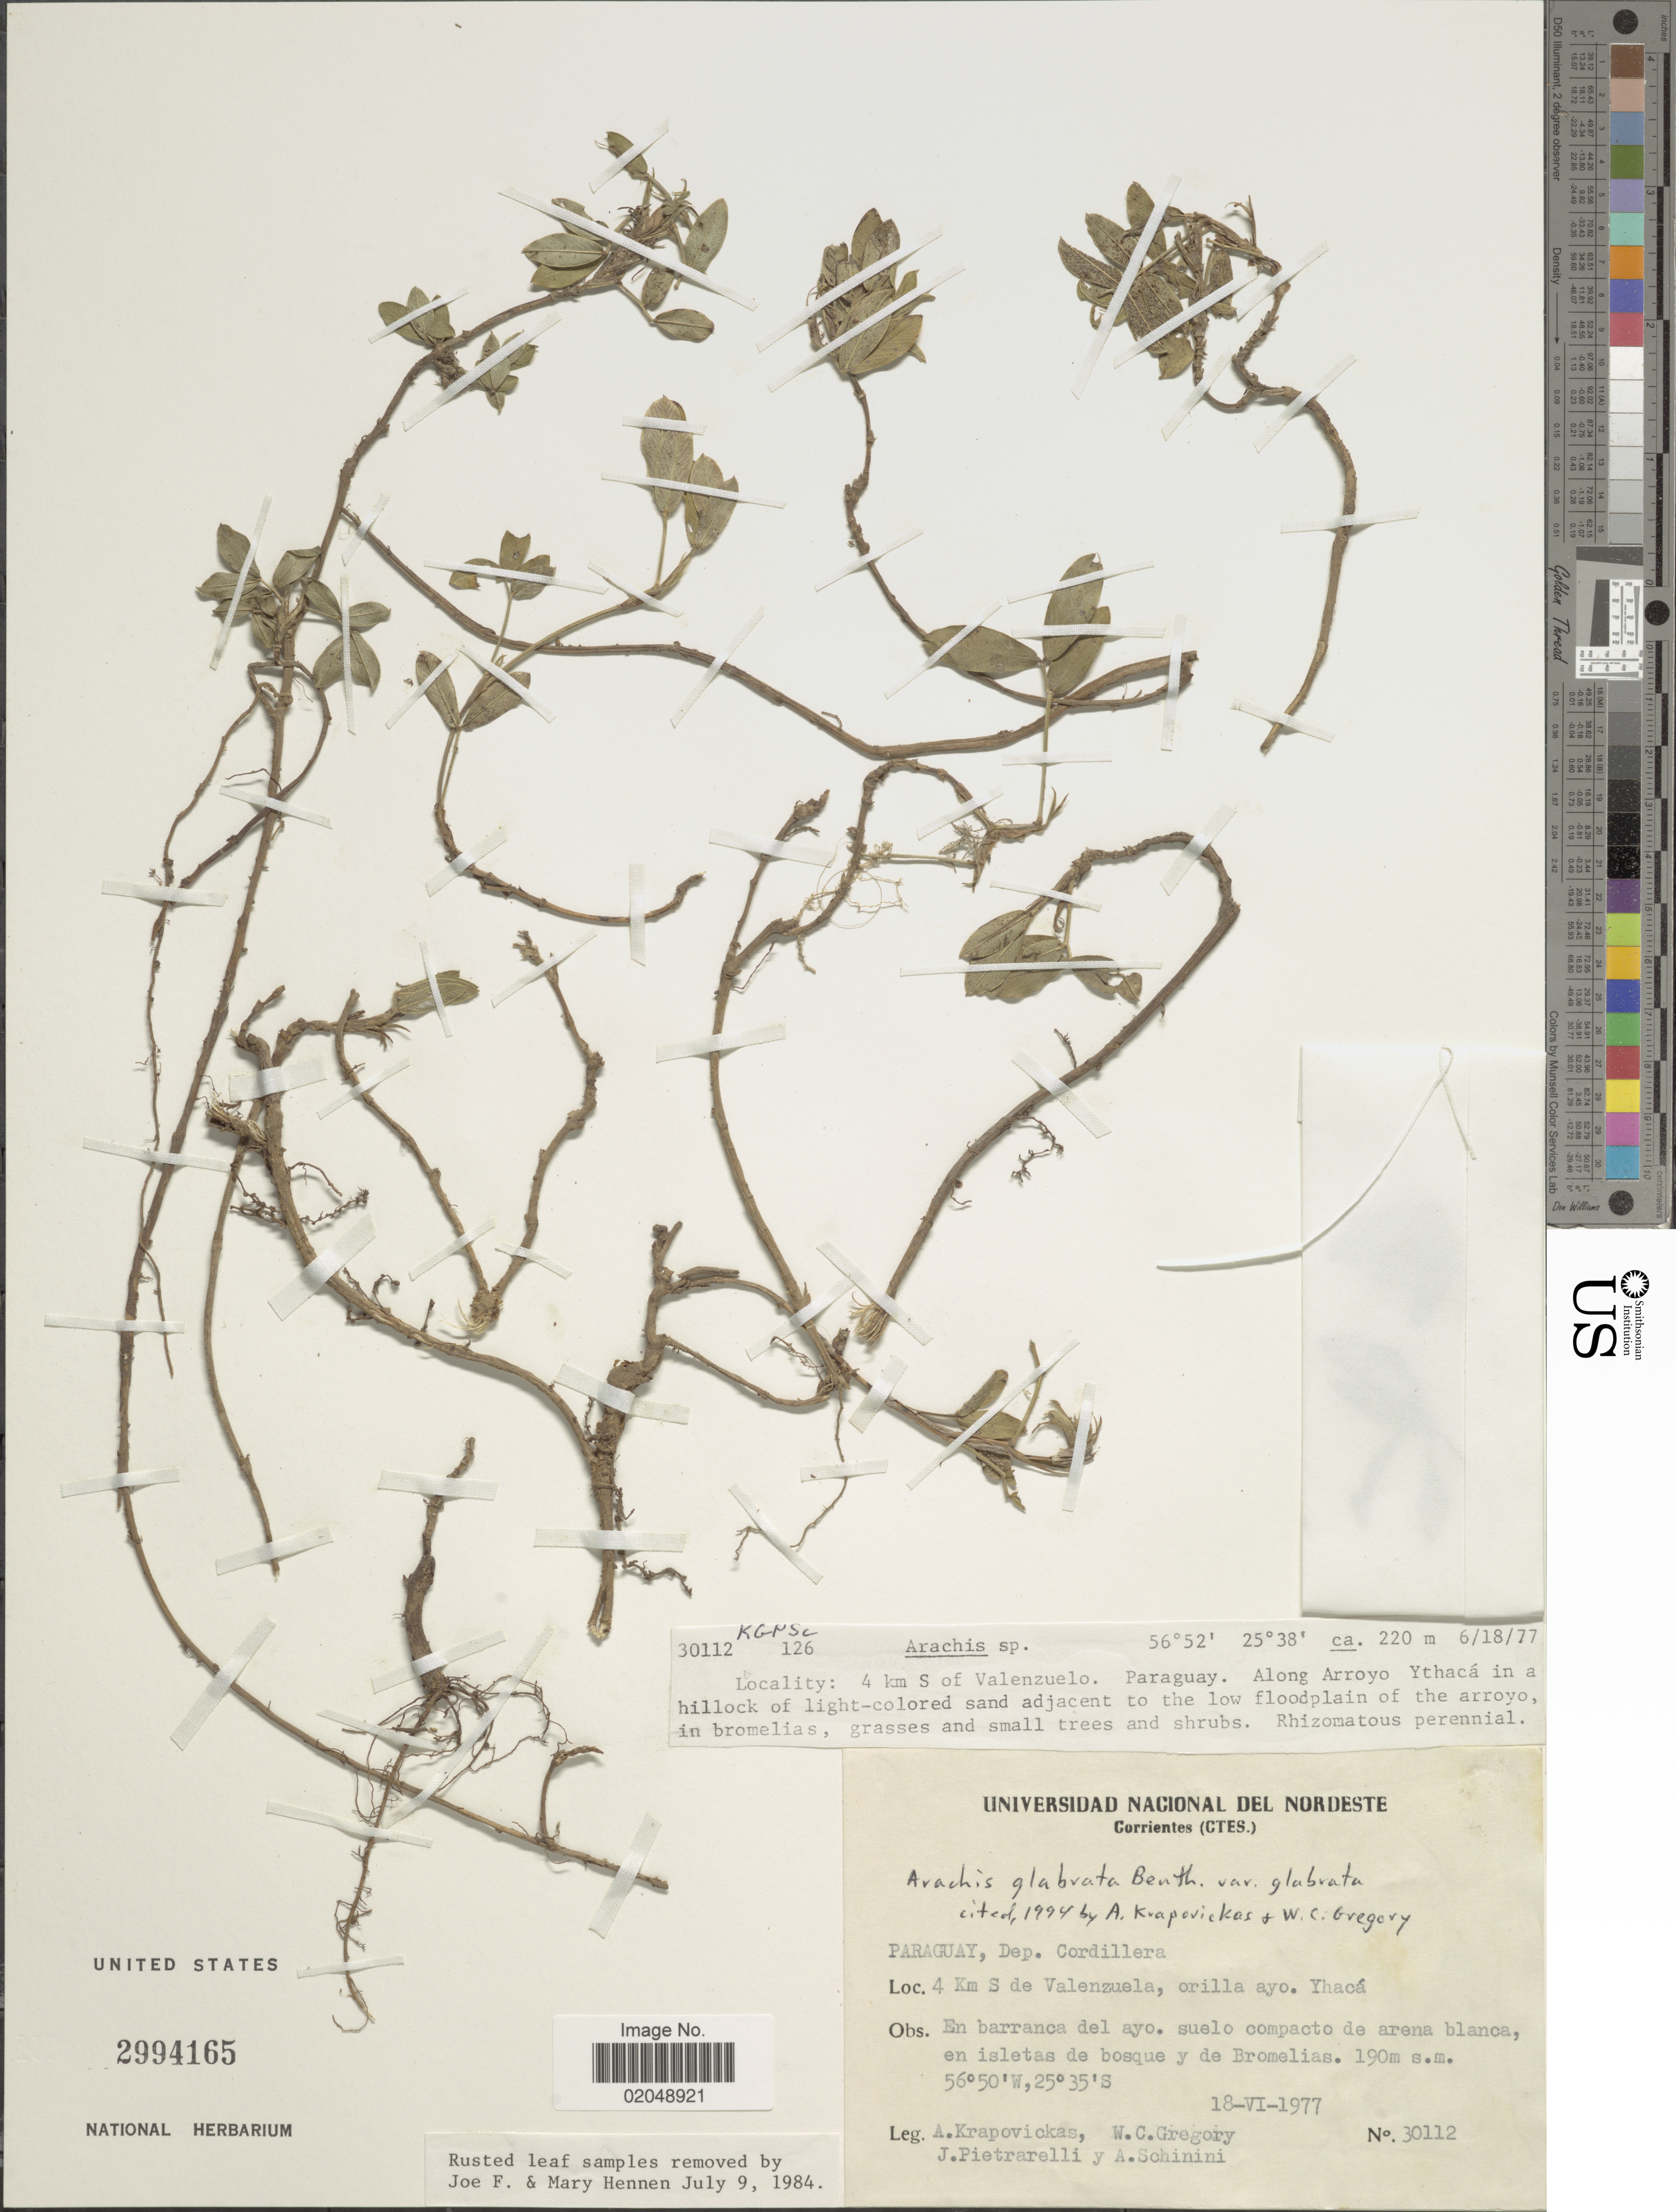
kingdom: Plantae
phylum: Tracheophyta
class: Magnoliopsida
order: Fabales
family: Fabaceae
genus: Arachis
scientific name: Arachis glabrata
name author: Benth.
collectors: A. Krapovickas, W. C. Gregory, J. Pietrarelli & A. Schinini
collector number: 30112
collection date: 1977-06-18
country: Paraguay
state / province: Cordillera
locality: Dep. Cordillera, 4 Km S de Valenzuela, orilla ayo. Yhacá. En barranca del ayo. suelo compacto de arena blanca, en isletas de bosque y de Bromelias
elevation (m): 190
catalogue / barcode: US 2994165